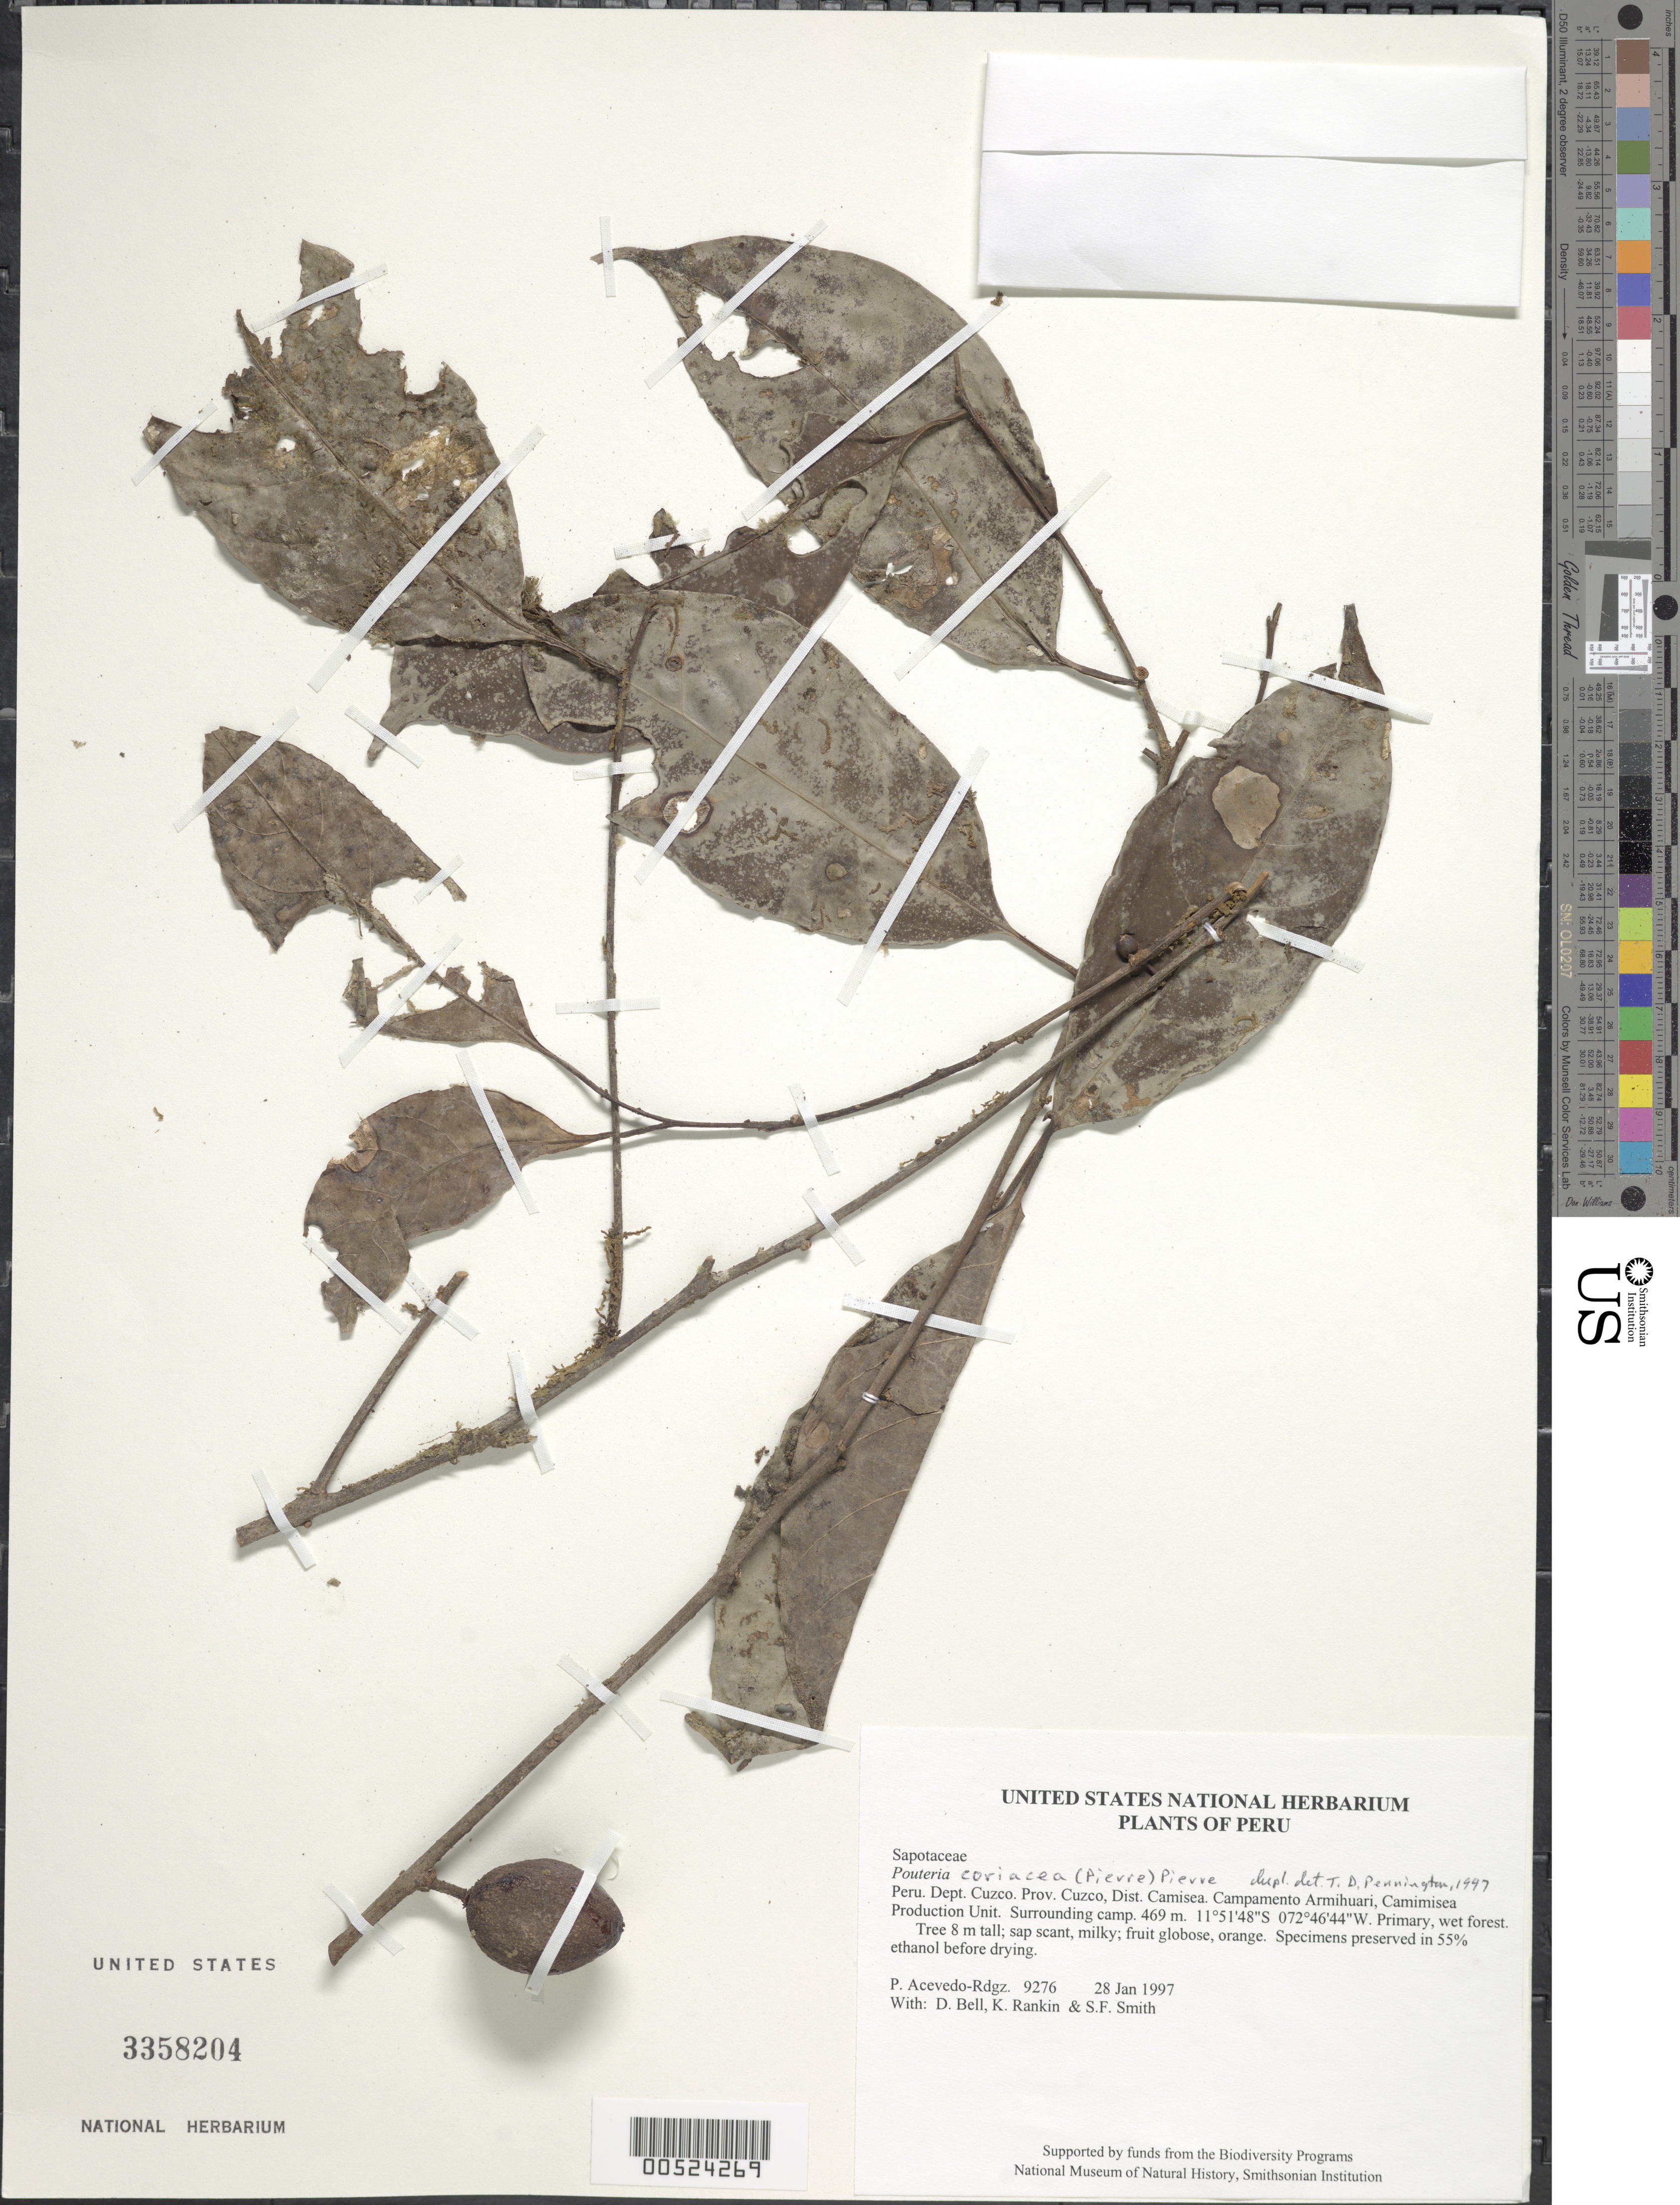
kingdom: Plantae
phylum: Tracheophyta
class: Magnoliopsida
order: Ericales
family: Sapotaceae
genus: Pouteria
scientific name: Pouteria coriacea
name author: (Pierre) Pierre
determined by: Pennington, T. D., (K)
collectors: P. Acevedo-Rodr., D. A. Bell, K. B. Rankin & S.F. Smith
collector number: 9276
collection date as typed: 28 Jan 1997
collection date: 1997-01-28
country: Peru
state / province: Cusco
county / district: Cusco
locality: Districto Camisea, Campamento Armihuari, Camimisea Production Unit. Surrounding camp.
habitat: Primary, wet forest.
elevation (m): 469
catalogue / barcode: US 3354204